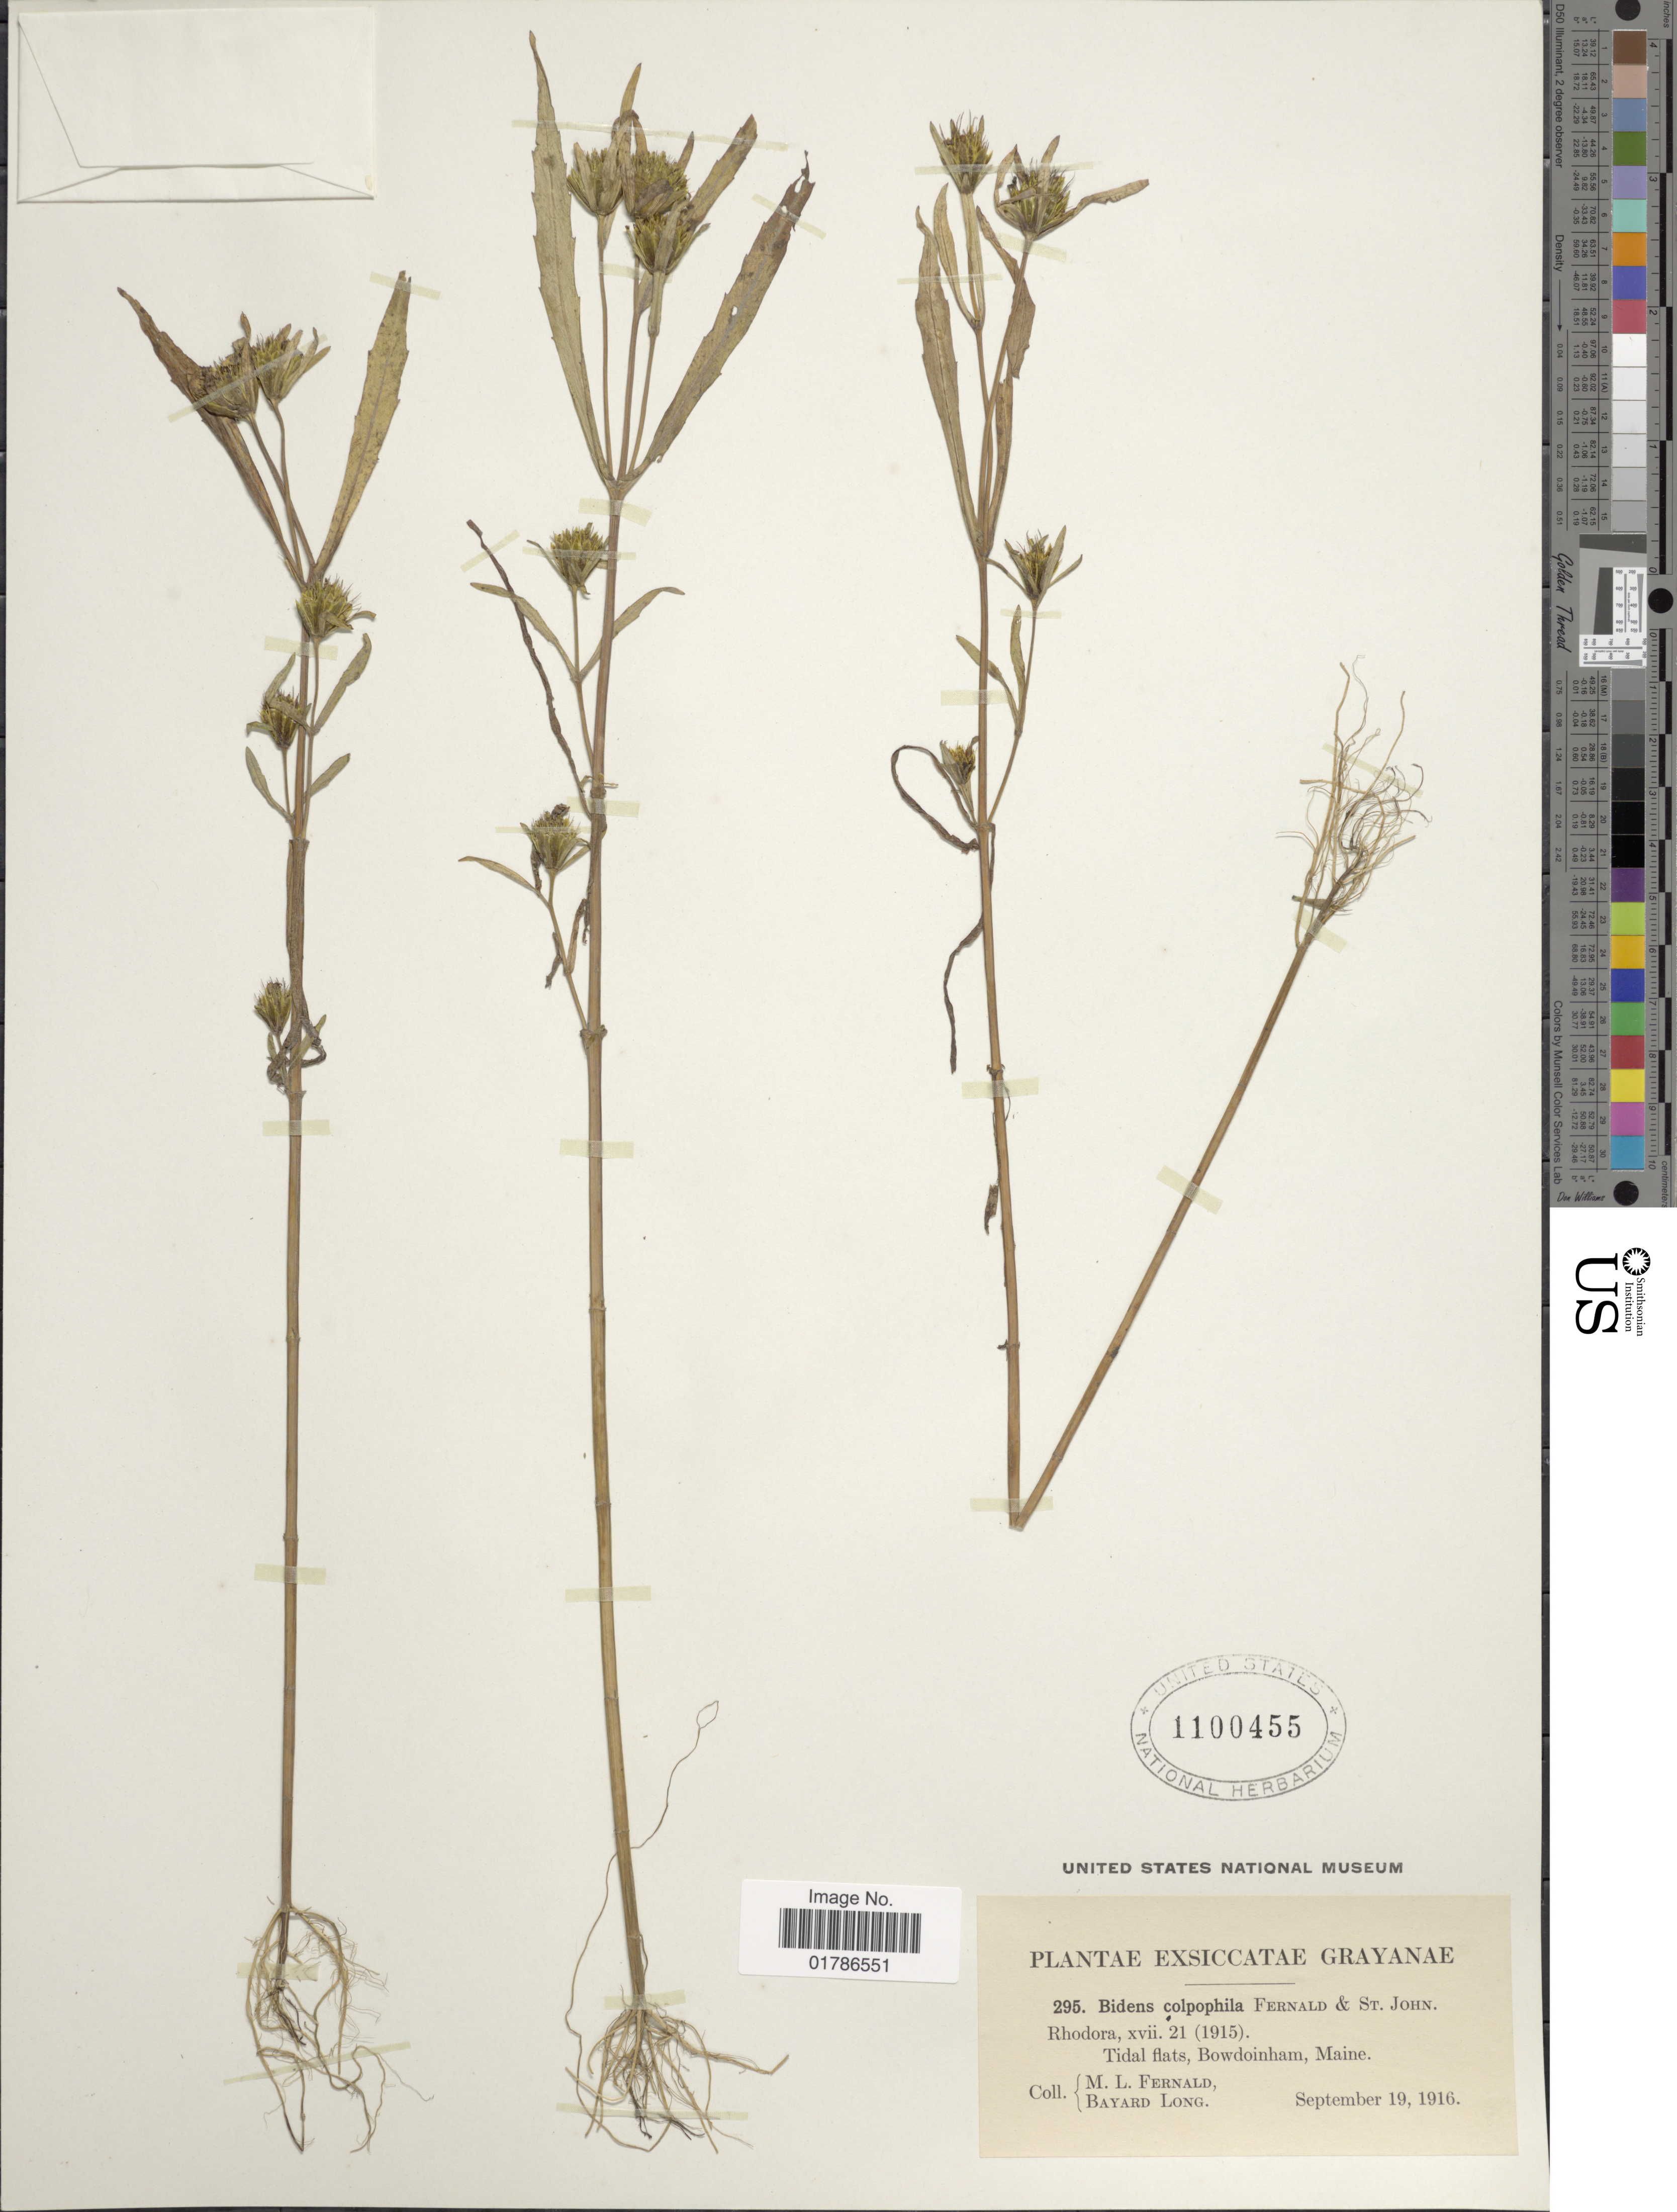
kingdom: Plantae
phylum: Tracheophyta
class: Magnoliopsida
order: Asterales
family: Asteraceae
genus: Bidens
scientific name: Bidens hyperborea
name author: Greene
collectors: M. L. Fernald & B. Long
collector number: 295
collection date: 1916-09-19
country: United States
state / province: Maine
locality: Grayanae, Bowdoinham, Maine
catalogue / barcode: US 1100455